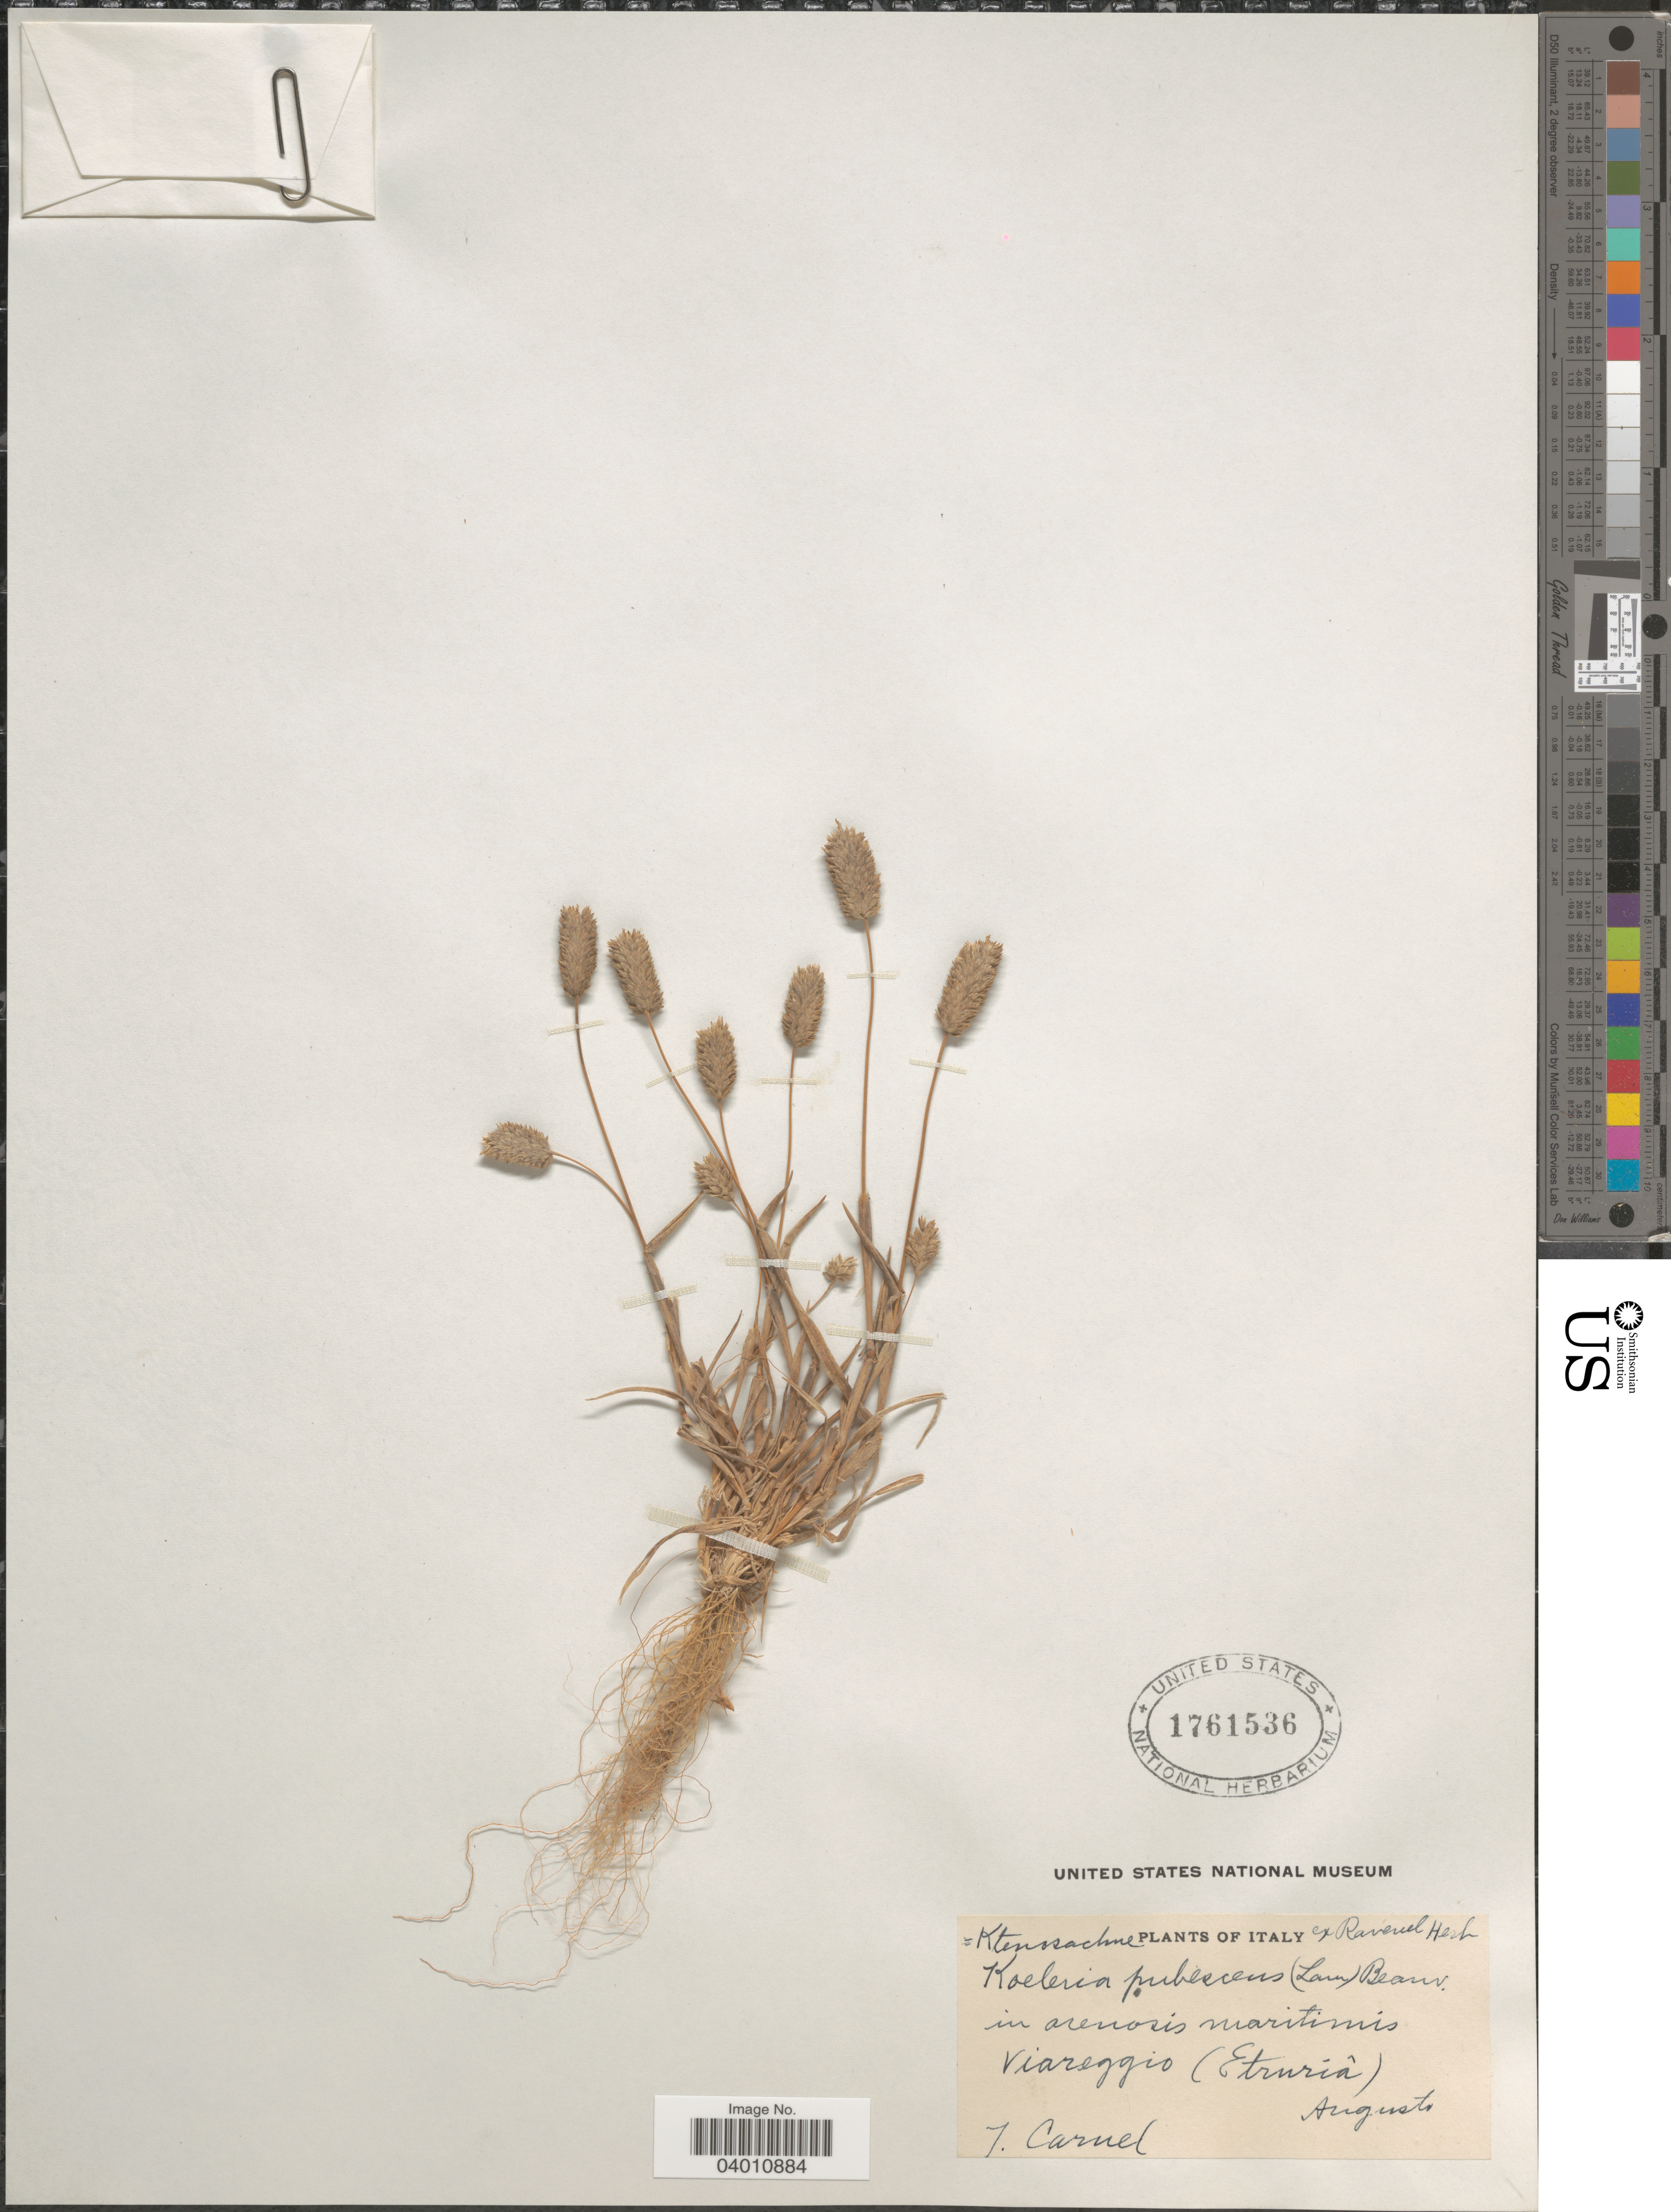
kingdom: Plantae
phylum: Tracheophyta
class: Liliopsida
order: Poales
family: Poaceae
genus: Rostraria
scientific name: Rostraria litorea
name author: (All.) Holub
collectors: J. Carnel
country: Italy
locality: In arenosis maritimis Viareggio (Etruriâ).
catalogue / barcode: US 1761536